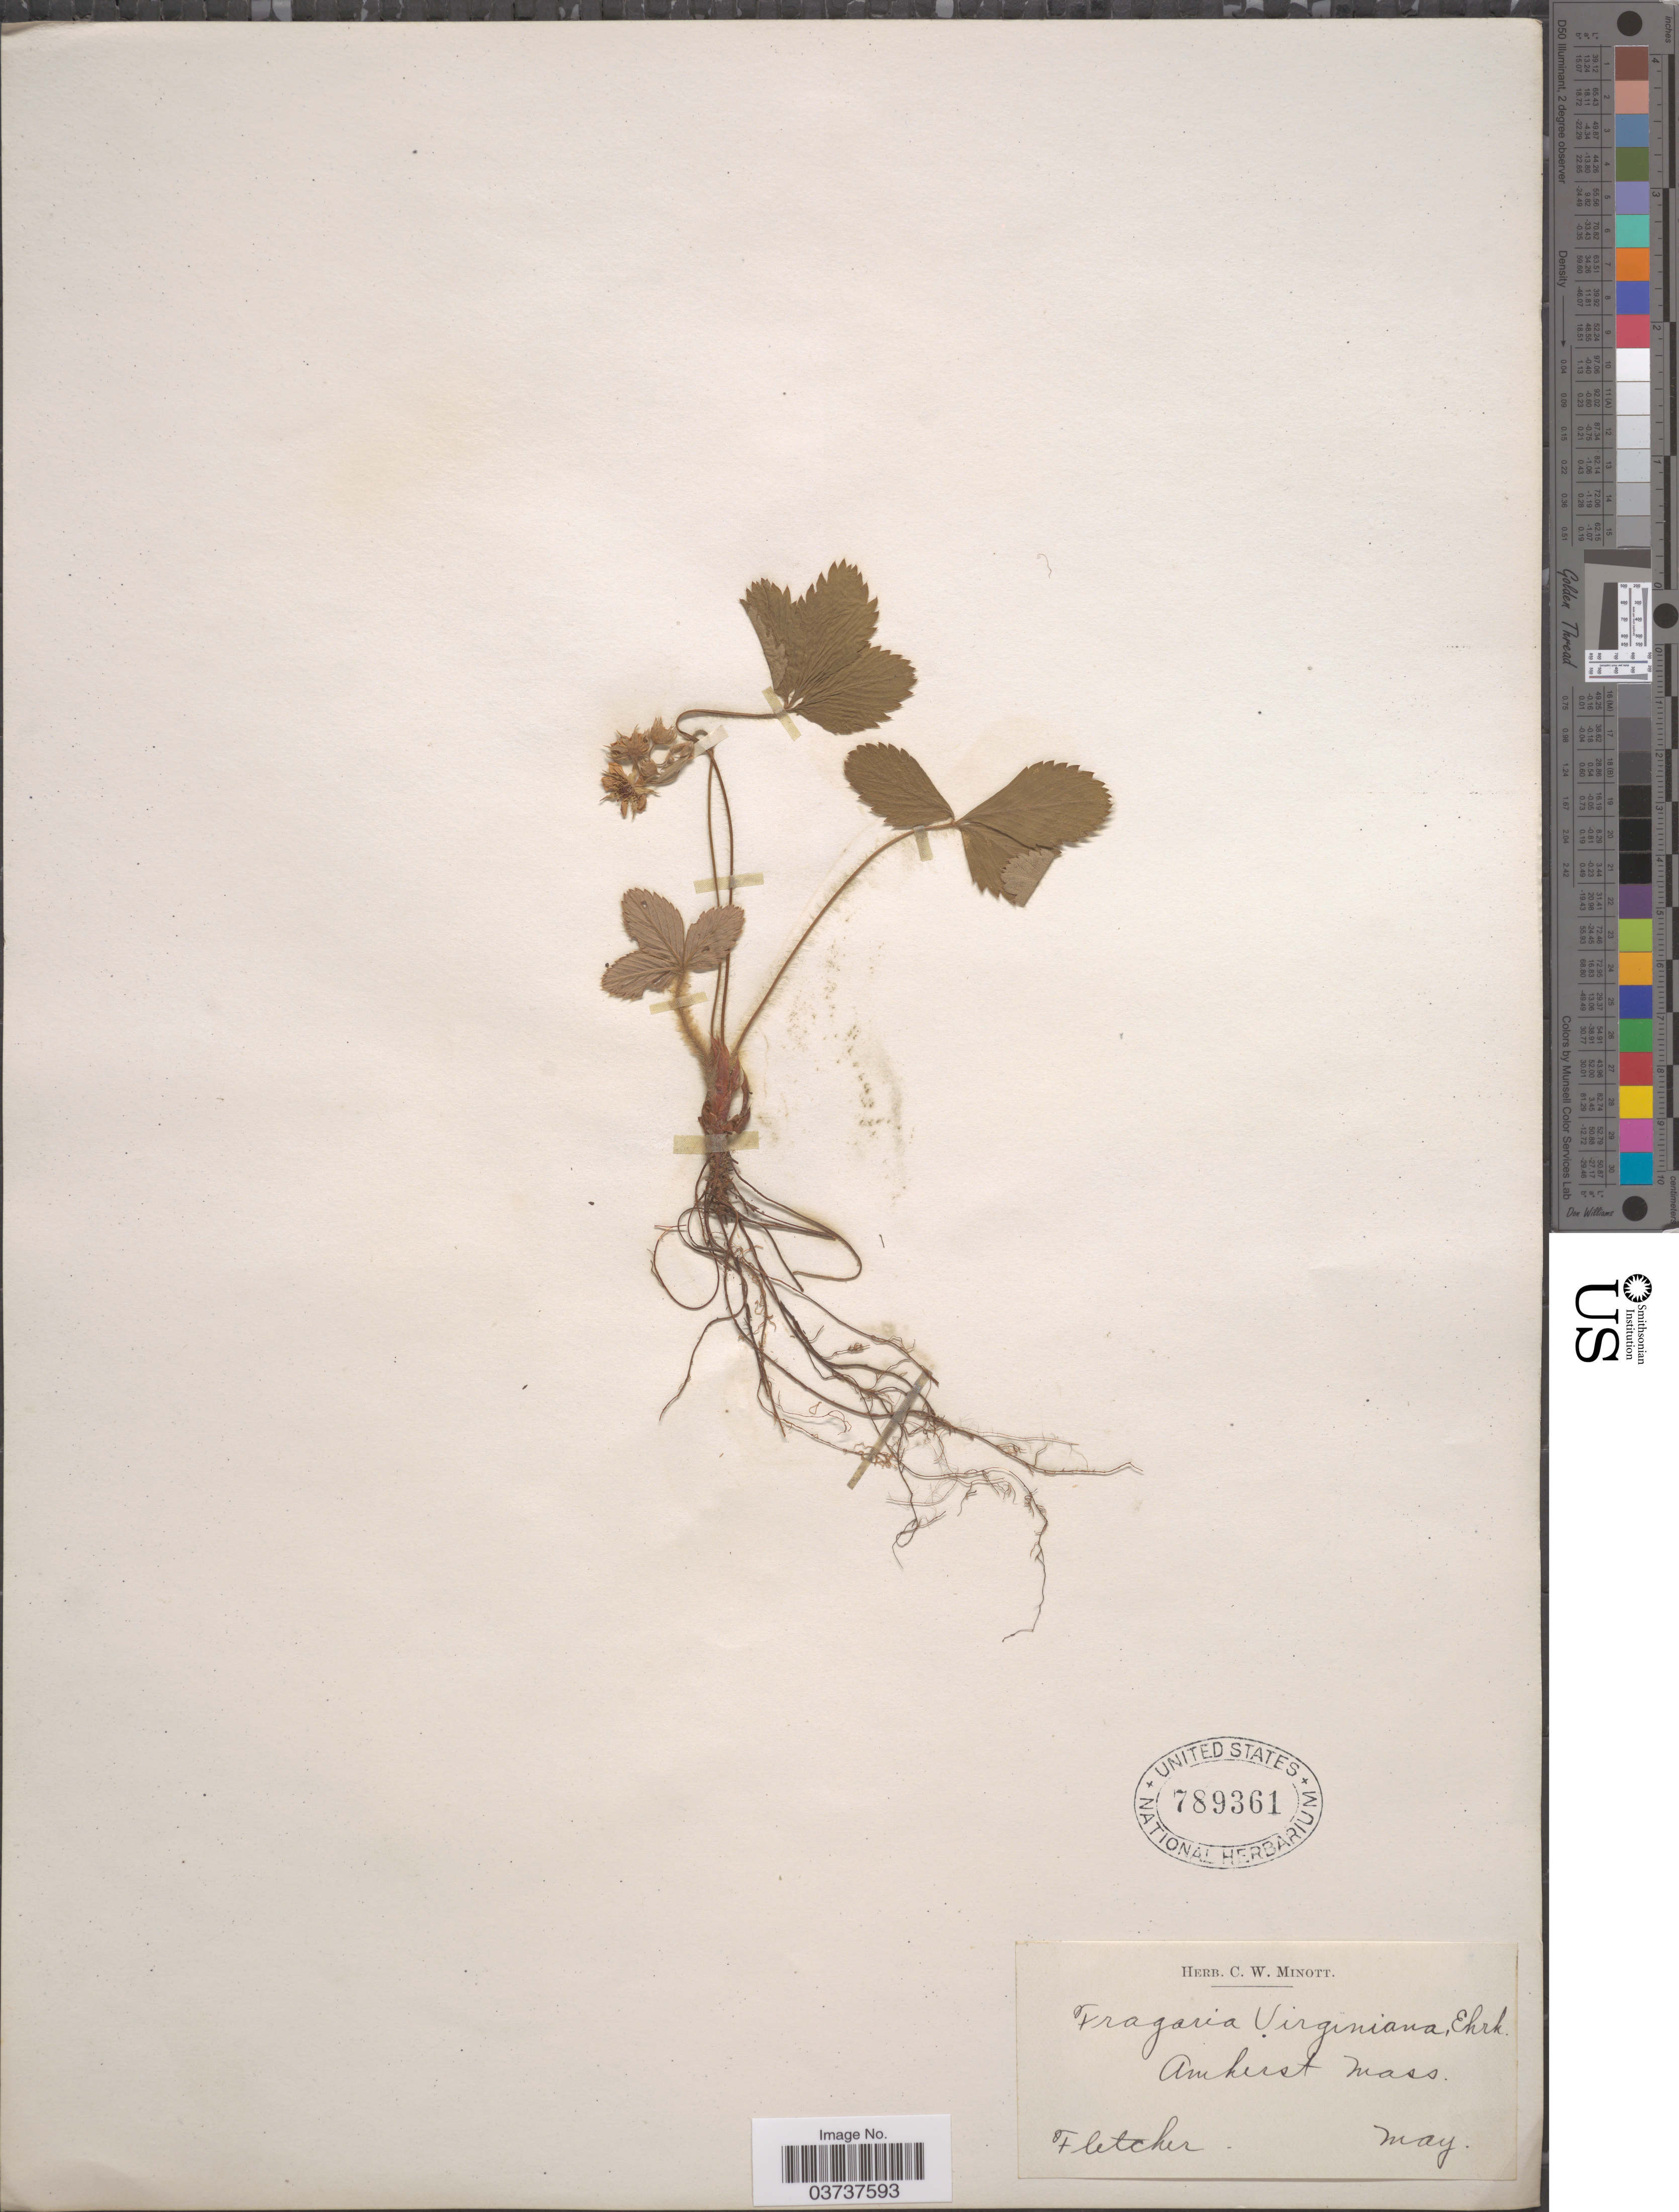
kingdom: Plantae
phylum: Tracheophyta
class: Magnoliopsida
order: Rosales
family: Rosaceae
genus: Fragaria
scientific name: Fragaria virginiana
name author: Mill.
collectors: -. Fletcher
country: United States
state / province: Massachusetts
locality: Amherst.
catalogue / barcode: US 789361